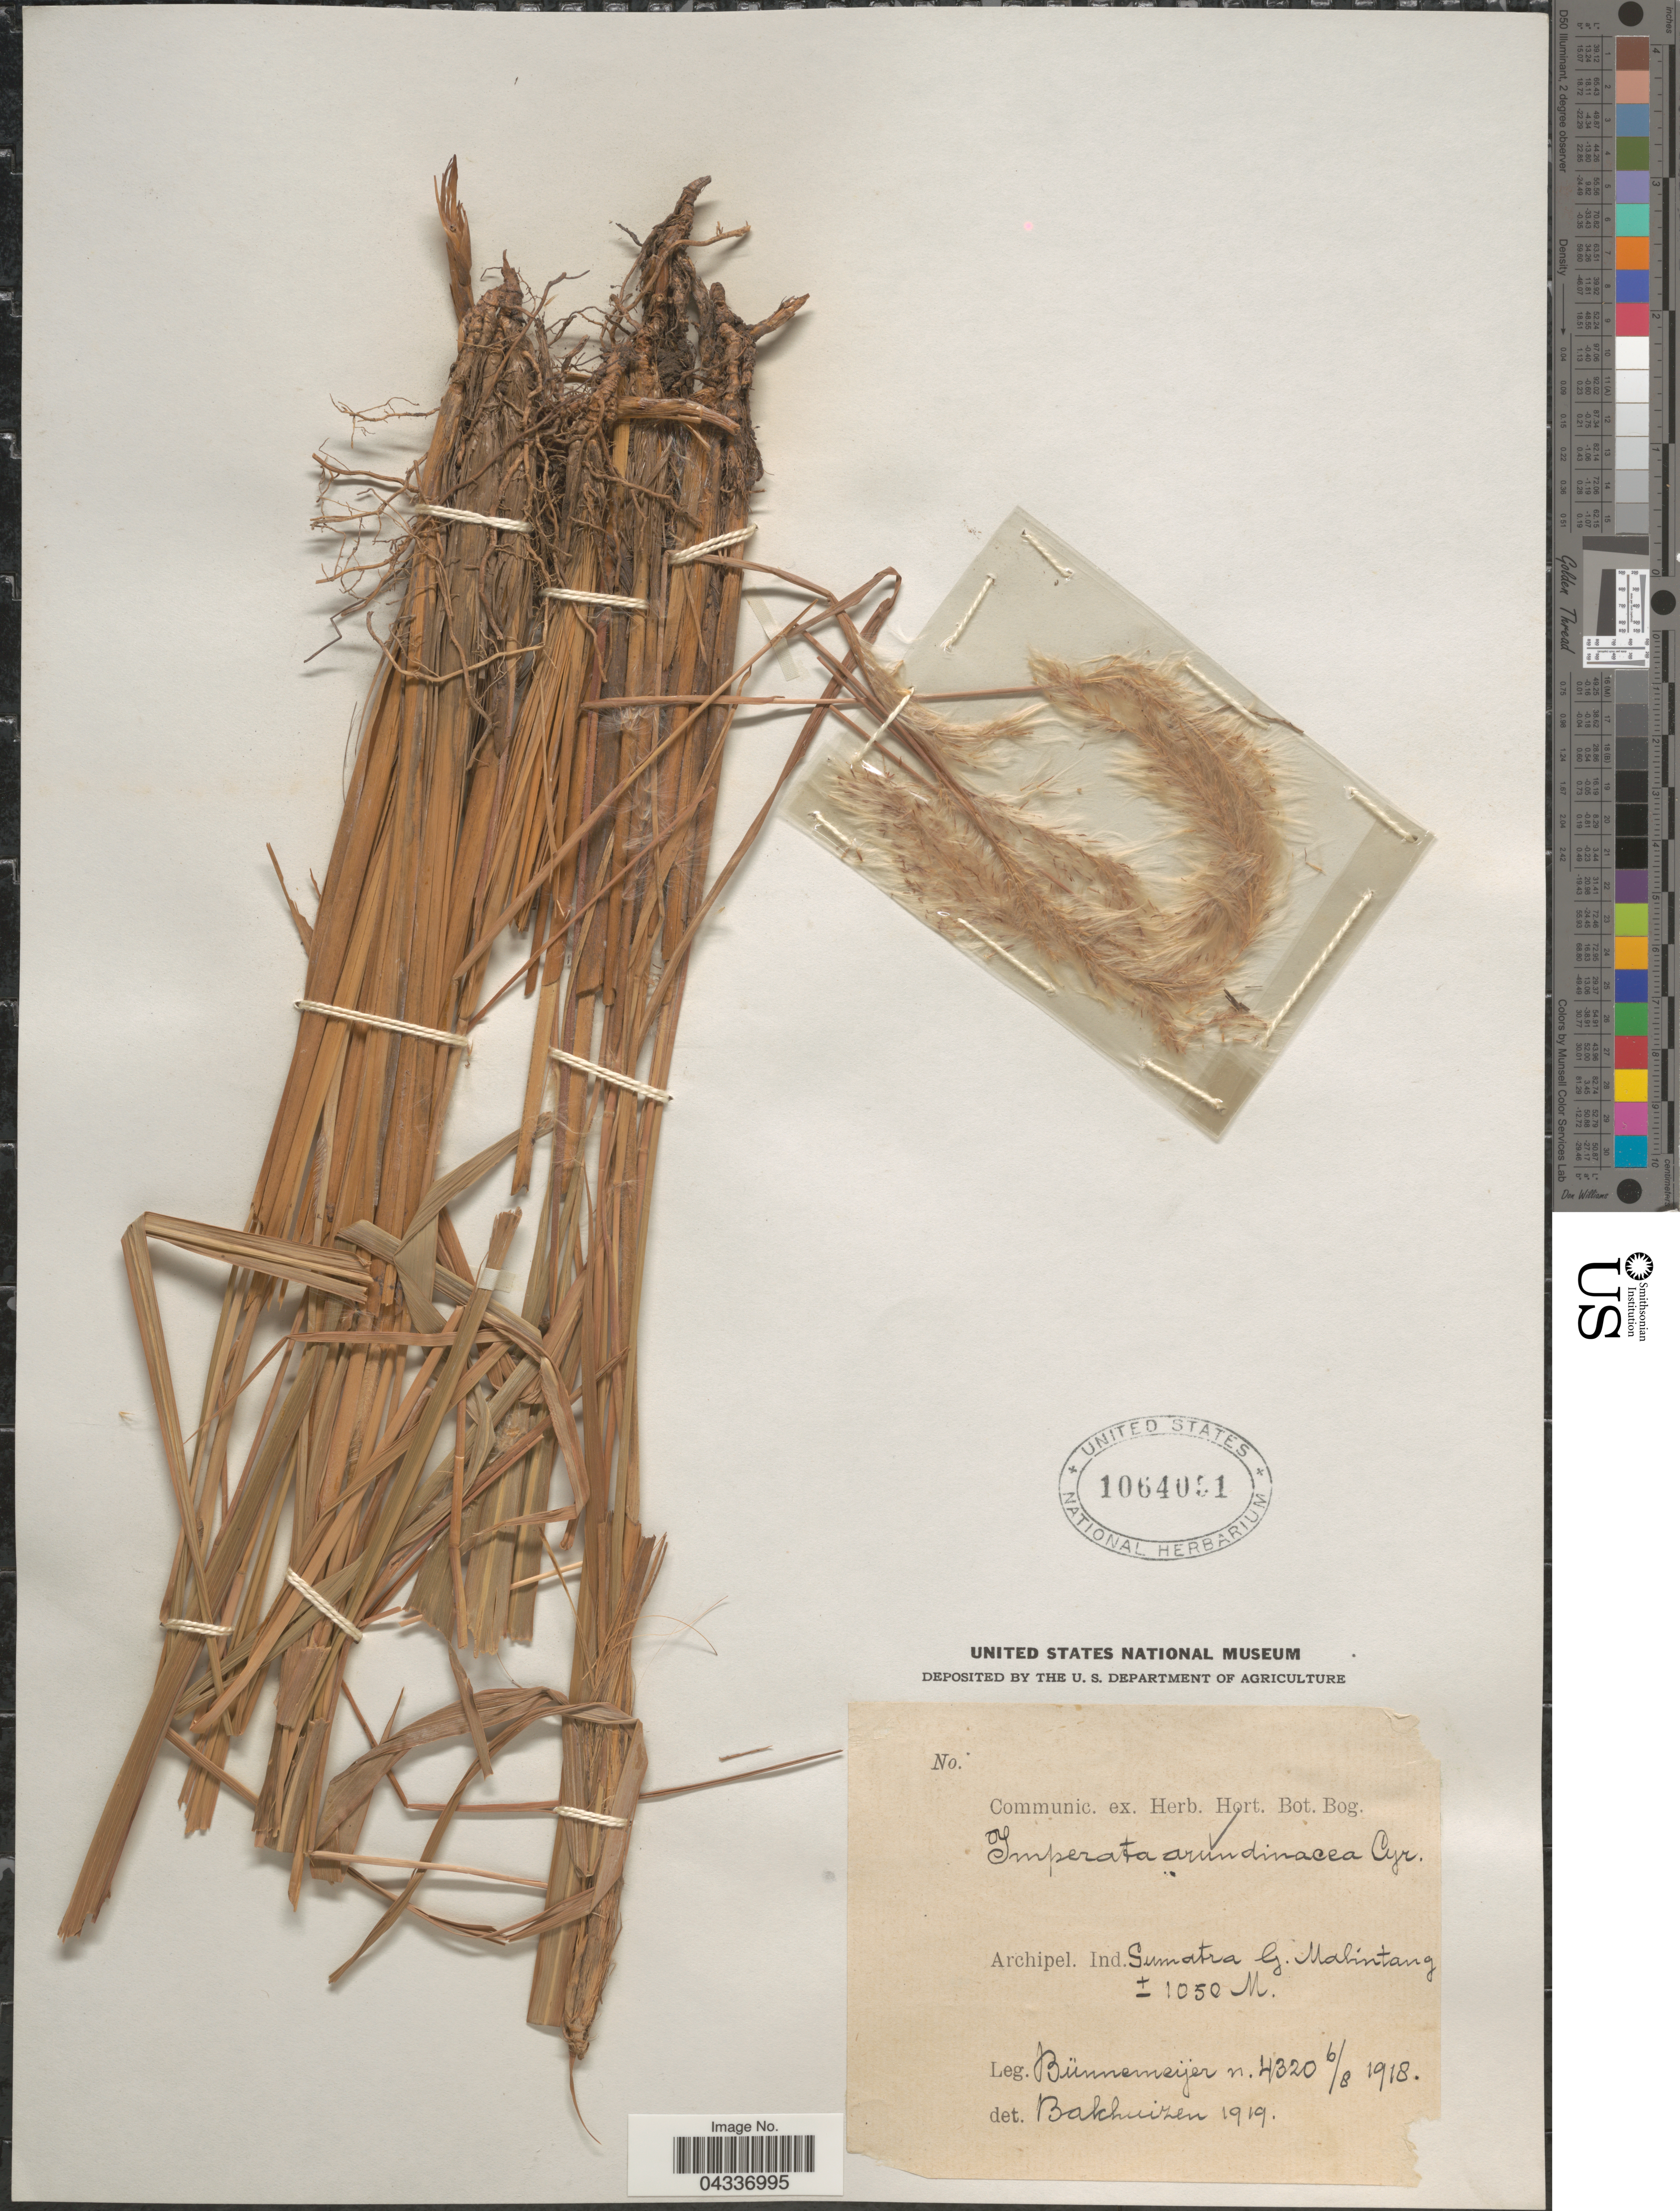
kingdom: Plantae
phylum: Tracheophyta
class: Liliopsida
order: Poales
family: Poaceae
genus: Imperata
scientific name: Imperata cylindrica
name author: (L.) P. Beauv.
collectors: -. Bunnemeijer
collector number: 4320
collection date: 1918-08-06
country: Indonesia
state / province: Sumatra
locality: Archipel. Ind. G. Malintang.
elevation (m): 1050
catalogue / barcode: US 1064091